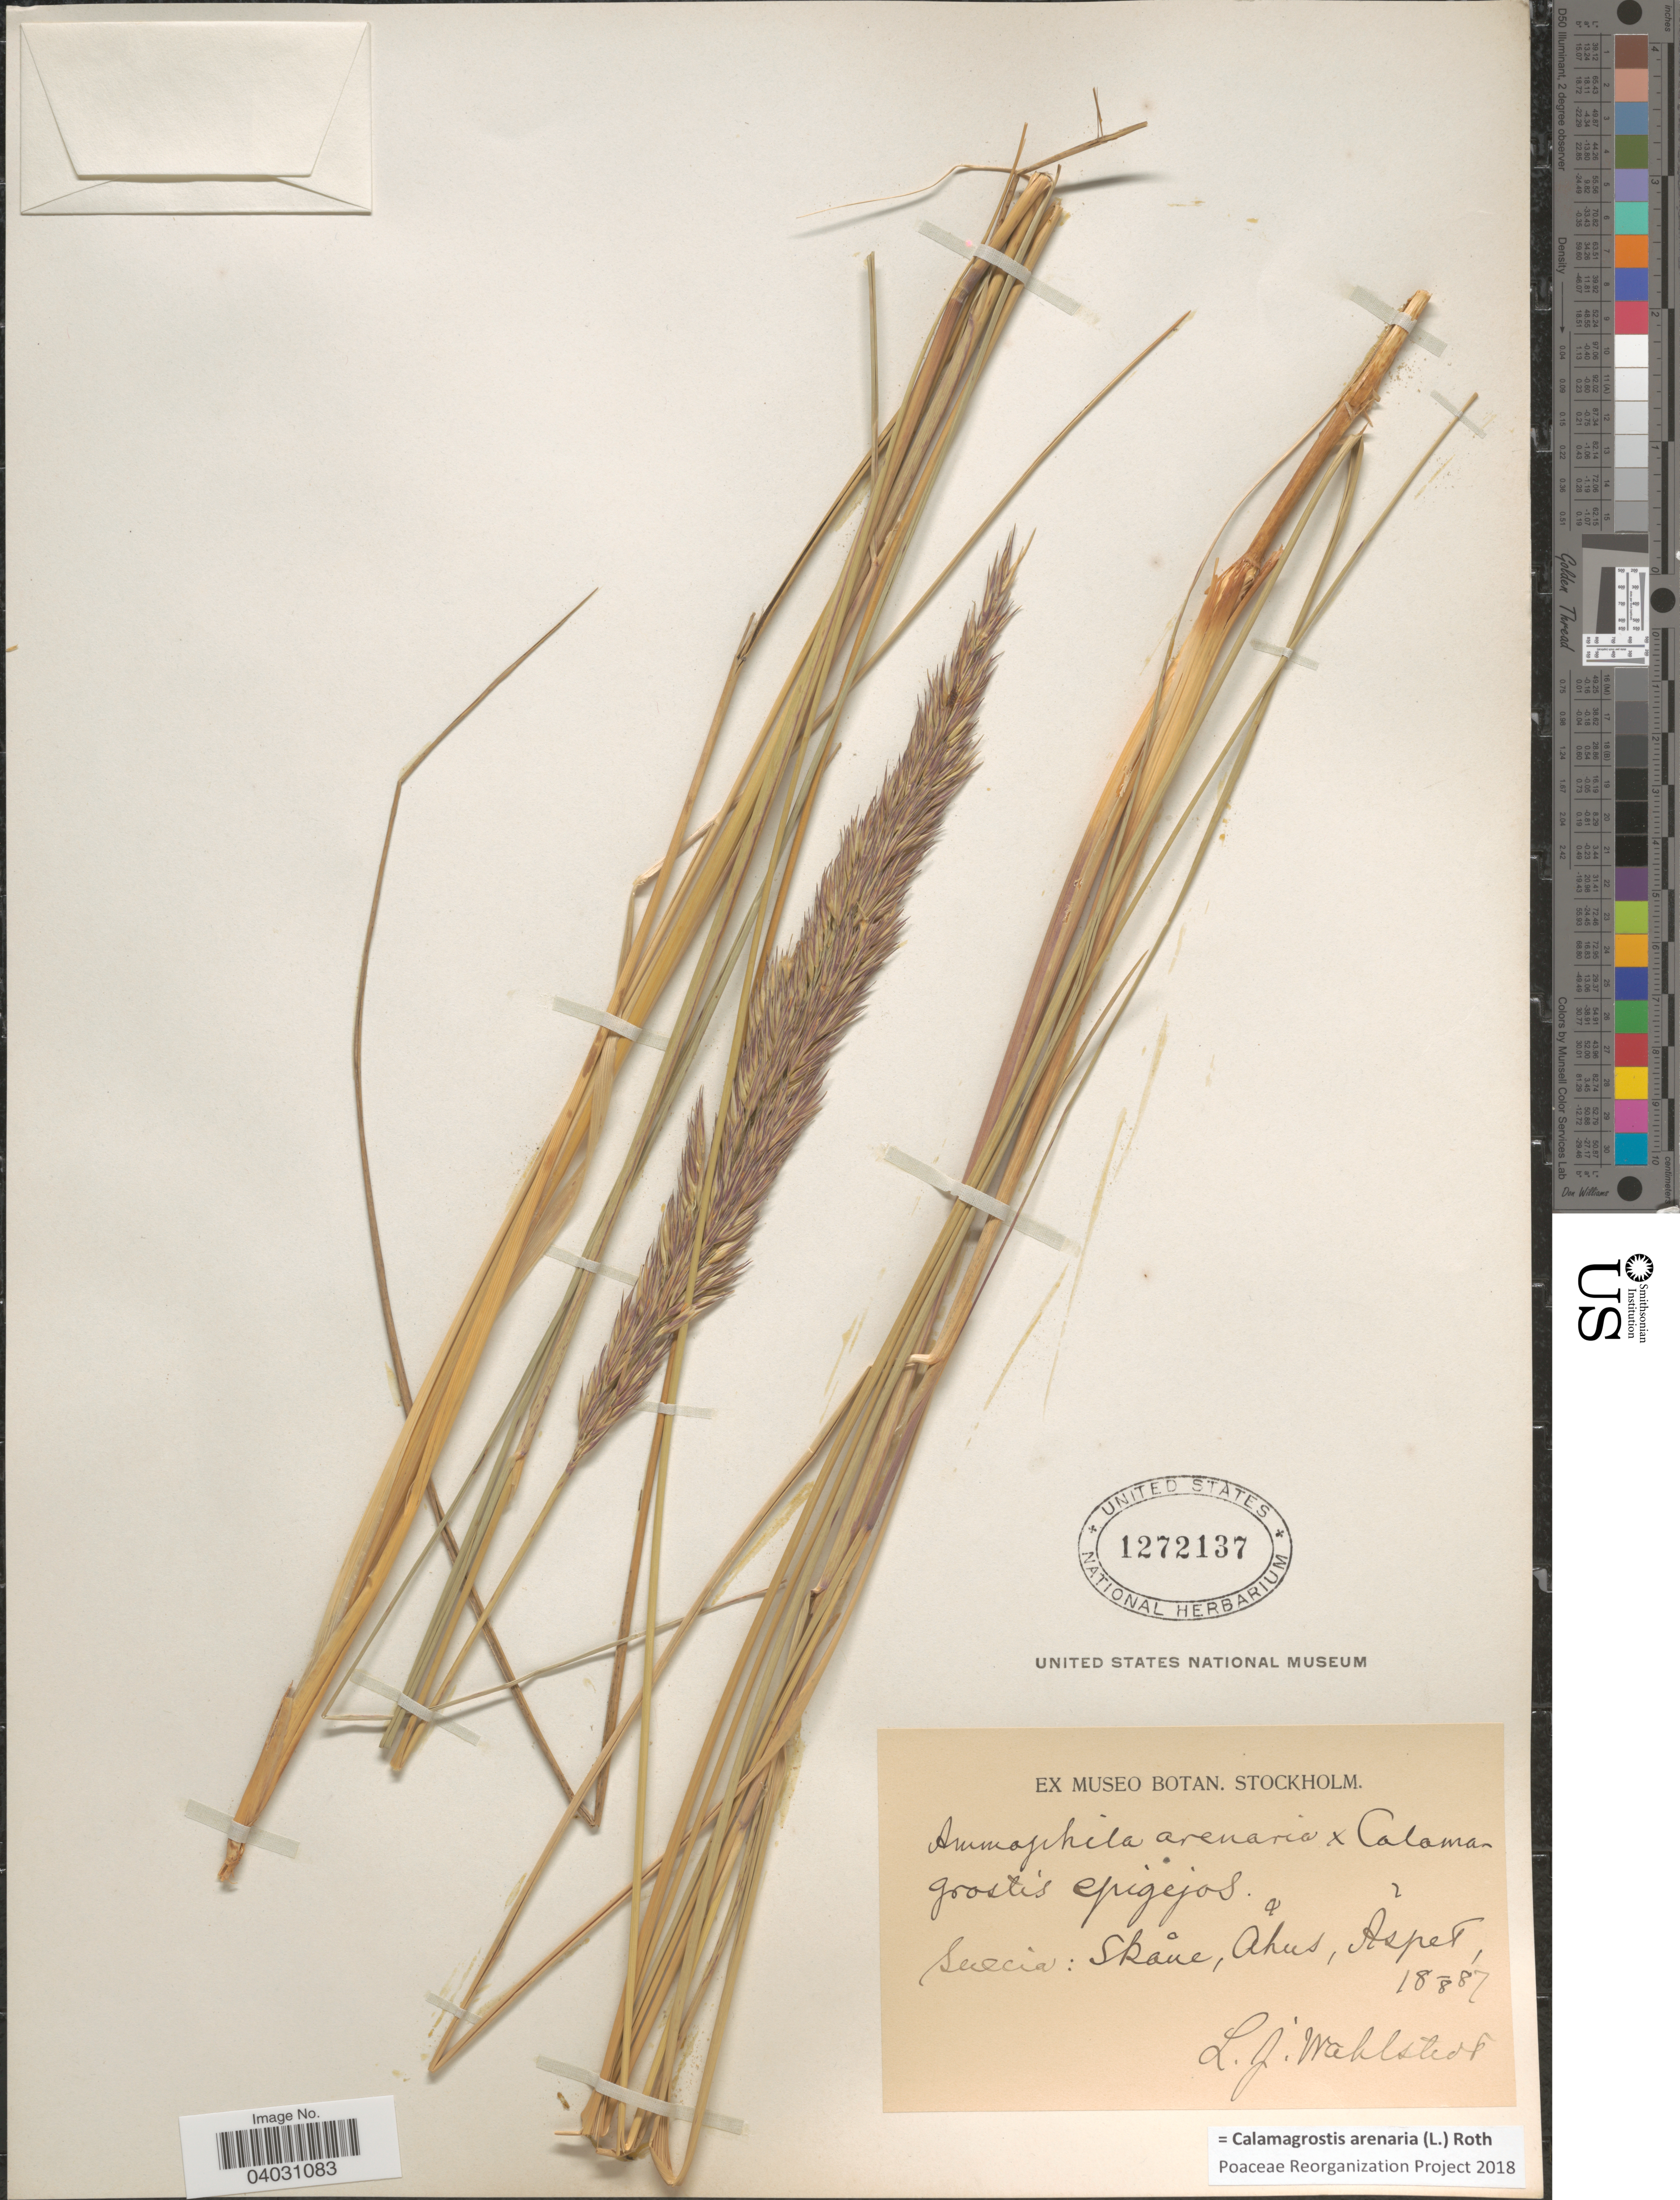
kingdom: Plantae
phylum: Tracheophyta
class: Liliopsida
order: Poales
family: Poaceae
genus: Calamagrostis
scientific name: Calamagrostis arenaria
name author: (L.) Roth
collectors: L. J. Wahlstedt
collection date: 1887-08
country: Sweden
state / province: Skåne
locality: Suecia: Ahus, Äspet.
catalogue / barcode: US 1272137